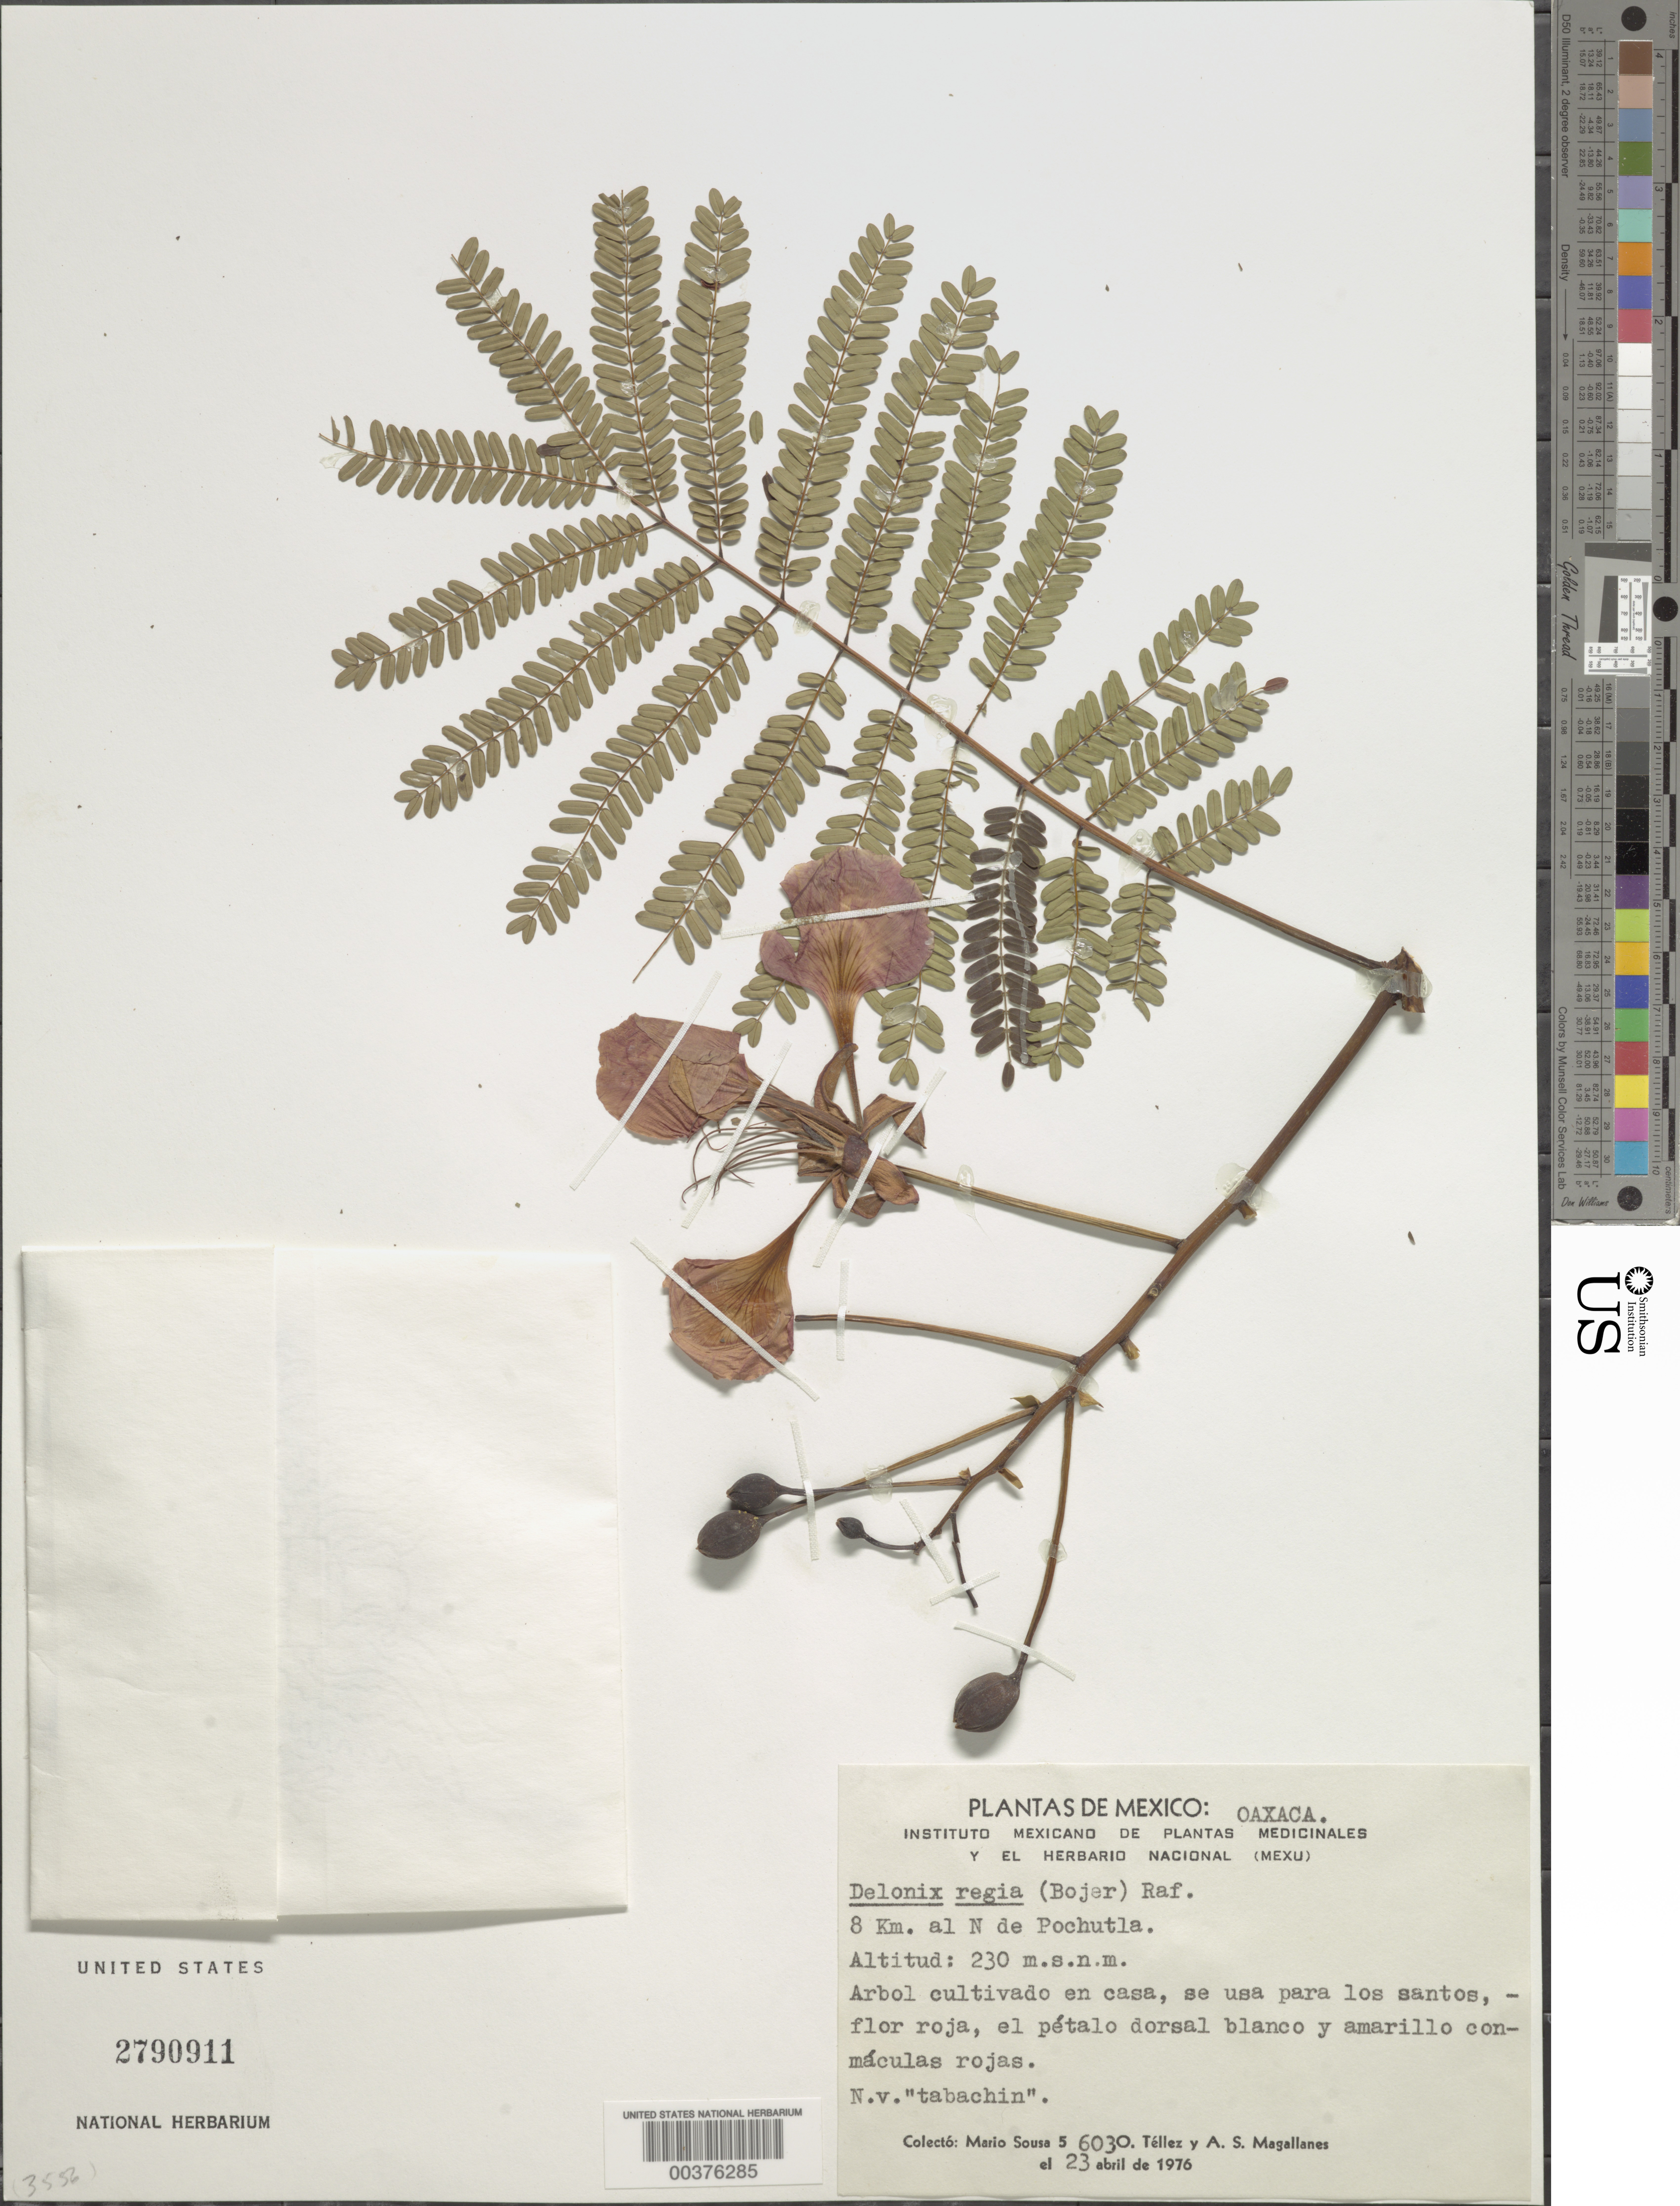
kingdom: Plantae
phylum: Tracheophyta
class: Magnoliopsida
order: Fabales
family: Fabaceae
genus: Delonix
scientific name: Delonix regia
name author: (Bojer ex Hook.) Raf.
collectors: J. N. Rose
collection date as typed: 11 Sep 1920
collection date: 1920-09-11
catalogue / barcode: US 2790911